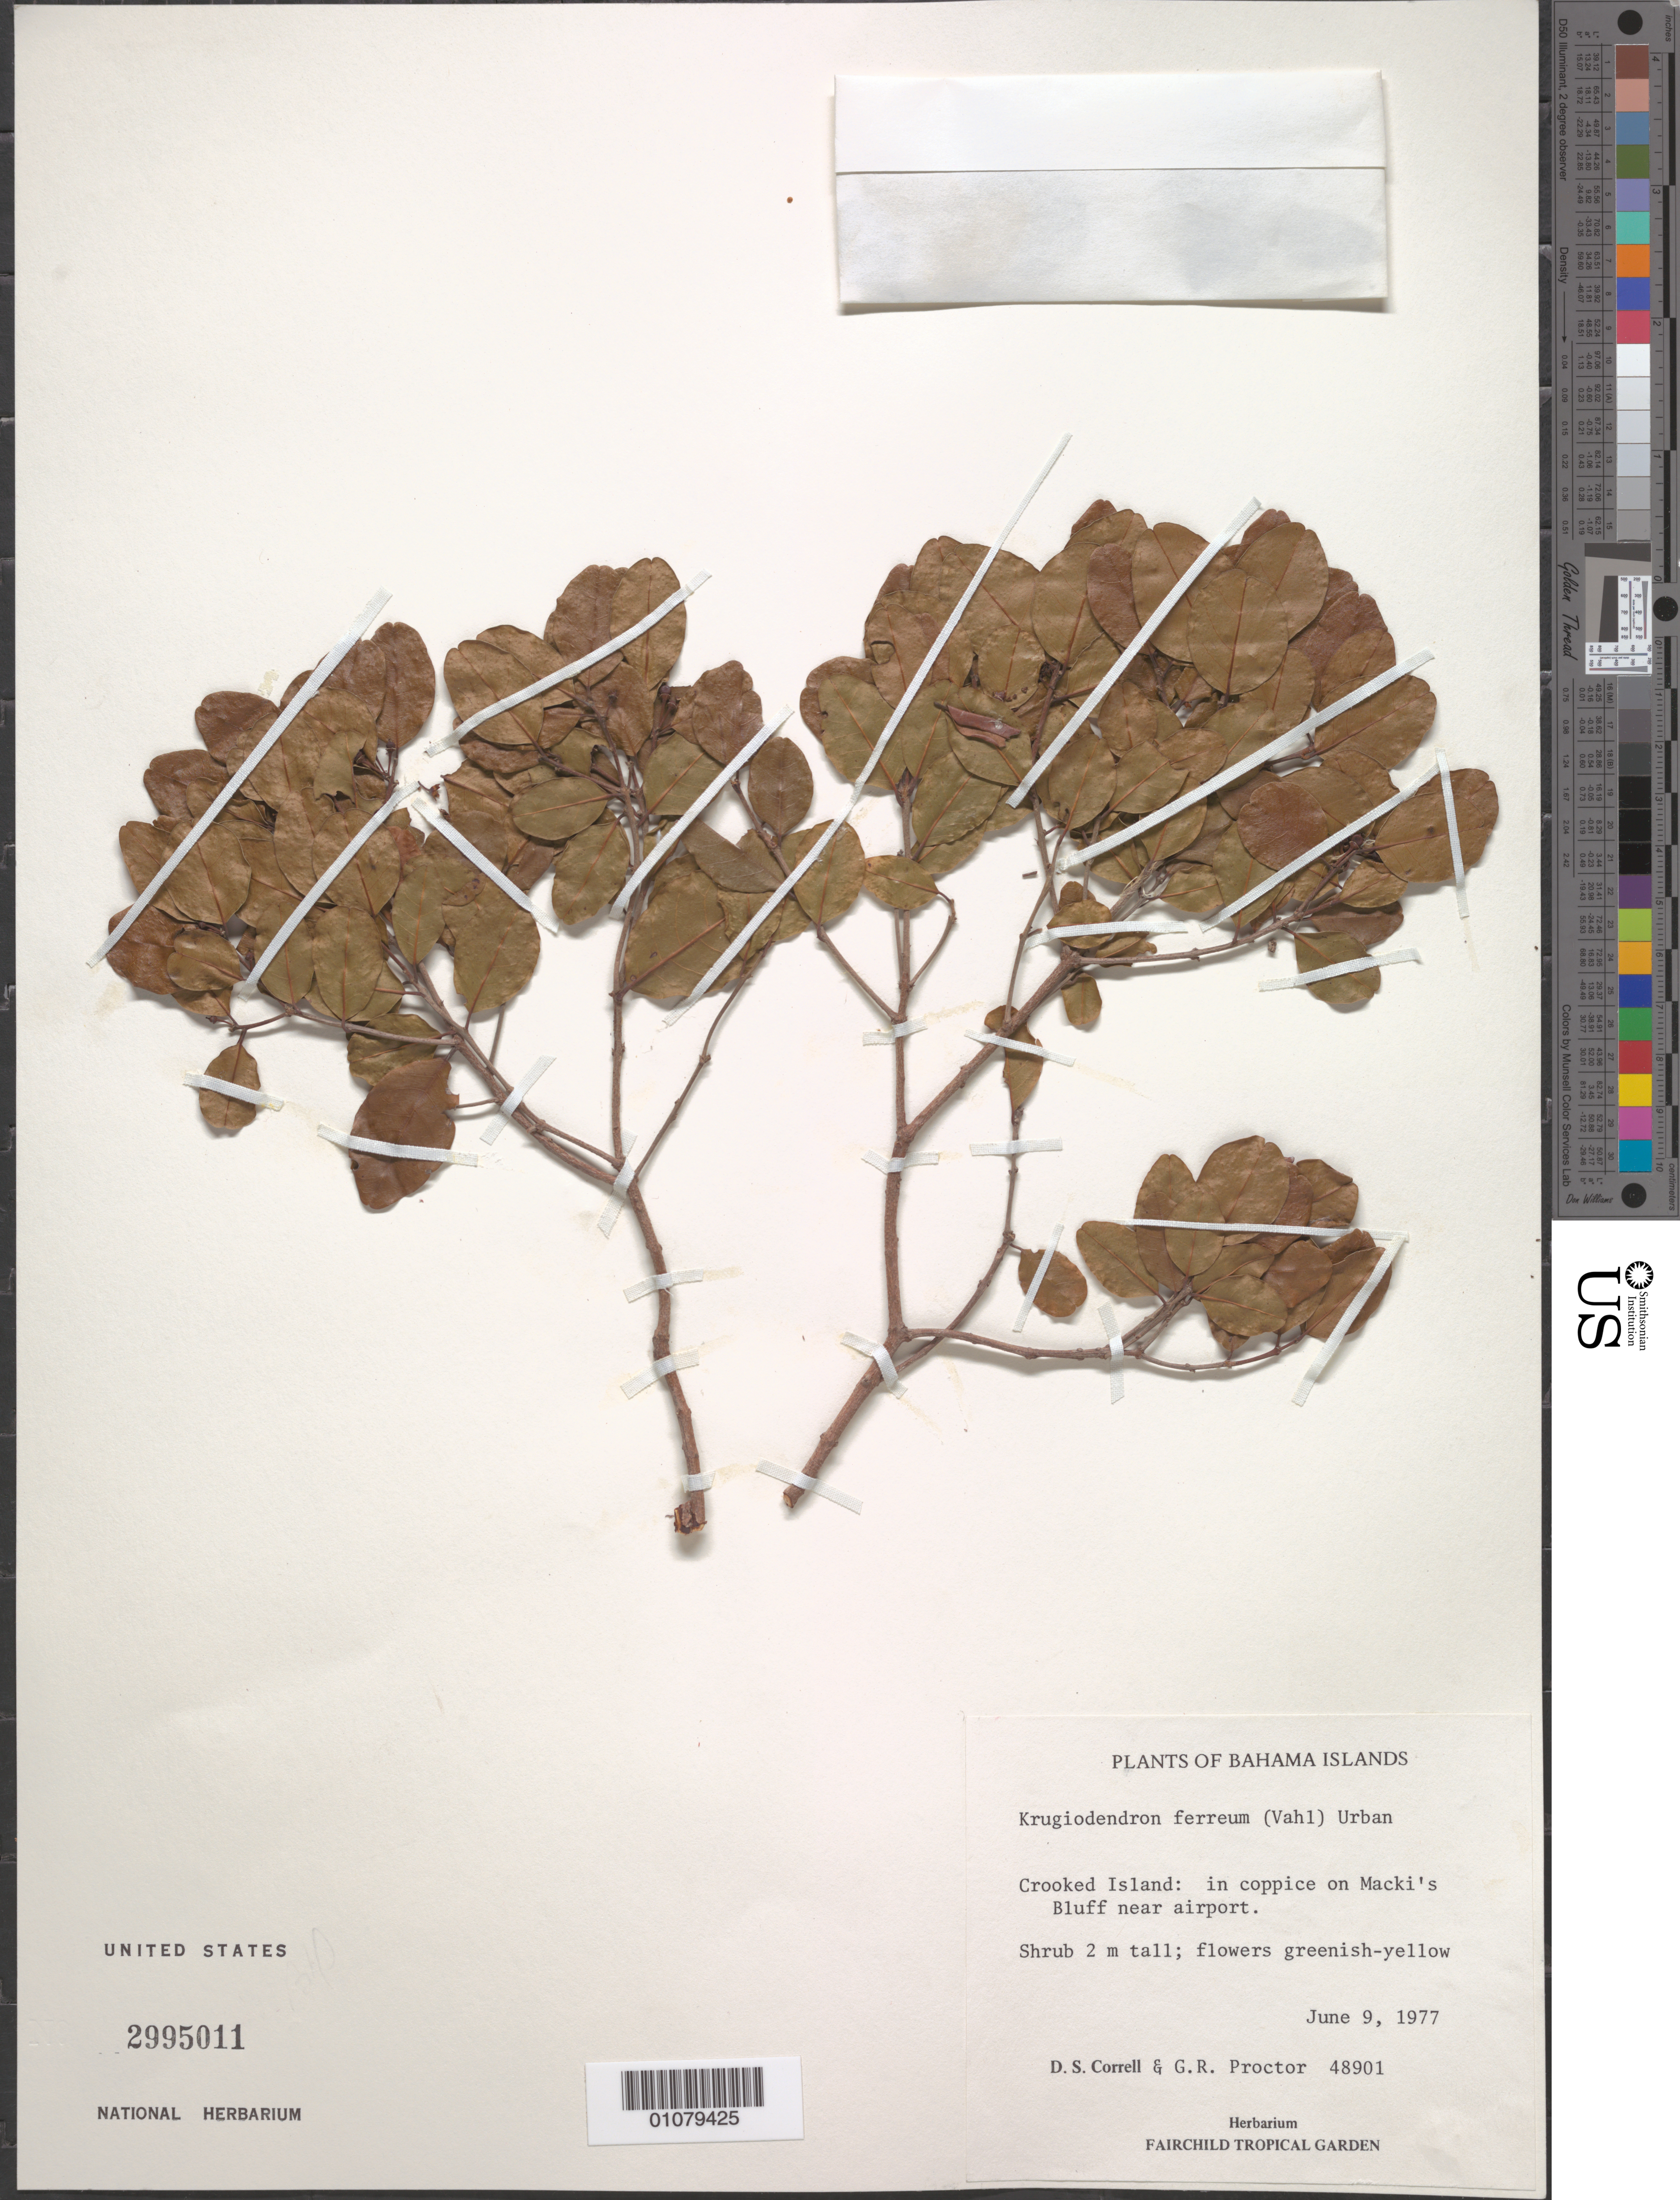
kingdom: Plantae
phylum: Tracheophyta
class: Magnoliopsida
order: Rosales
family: Rhamnaceae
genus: Krugiodendron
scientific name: Krugiodendron ferreum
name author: (Vahl) Urb.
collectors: D. S. Correll & G. R. Proctor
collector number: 48901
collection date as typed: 09 Jun 1977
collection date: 1977-06-09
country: Bahamas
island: Crooked I.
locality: Crooked Island: in coppice on Macki's Bluff near airport.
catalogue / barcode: US 2995011